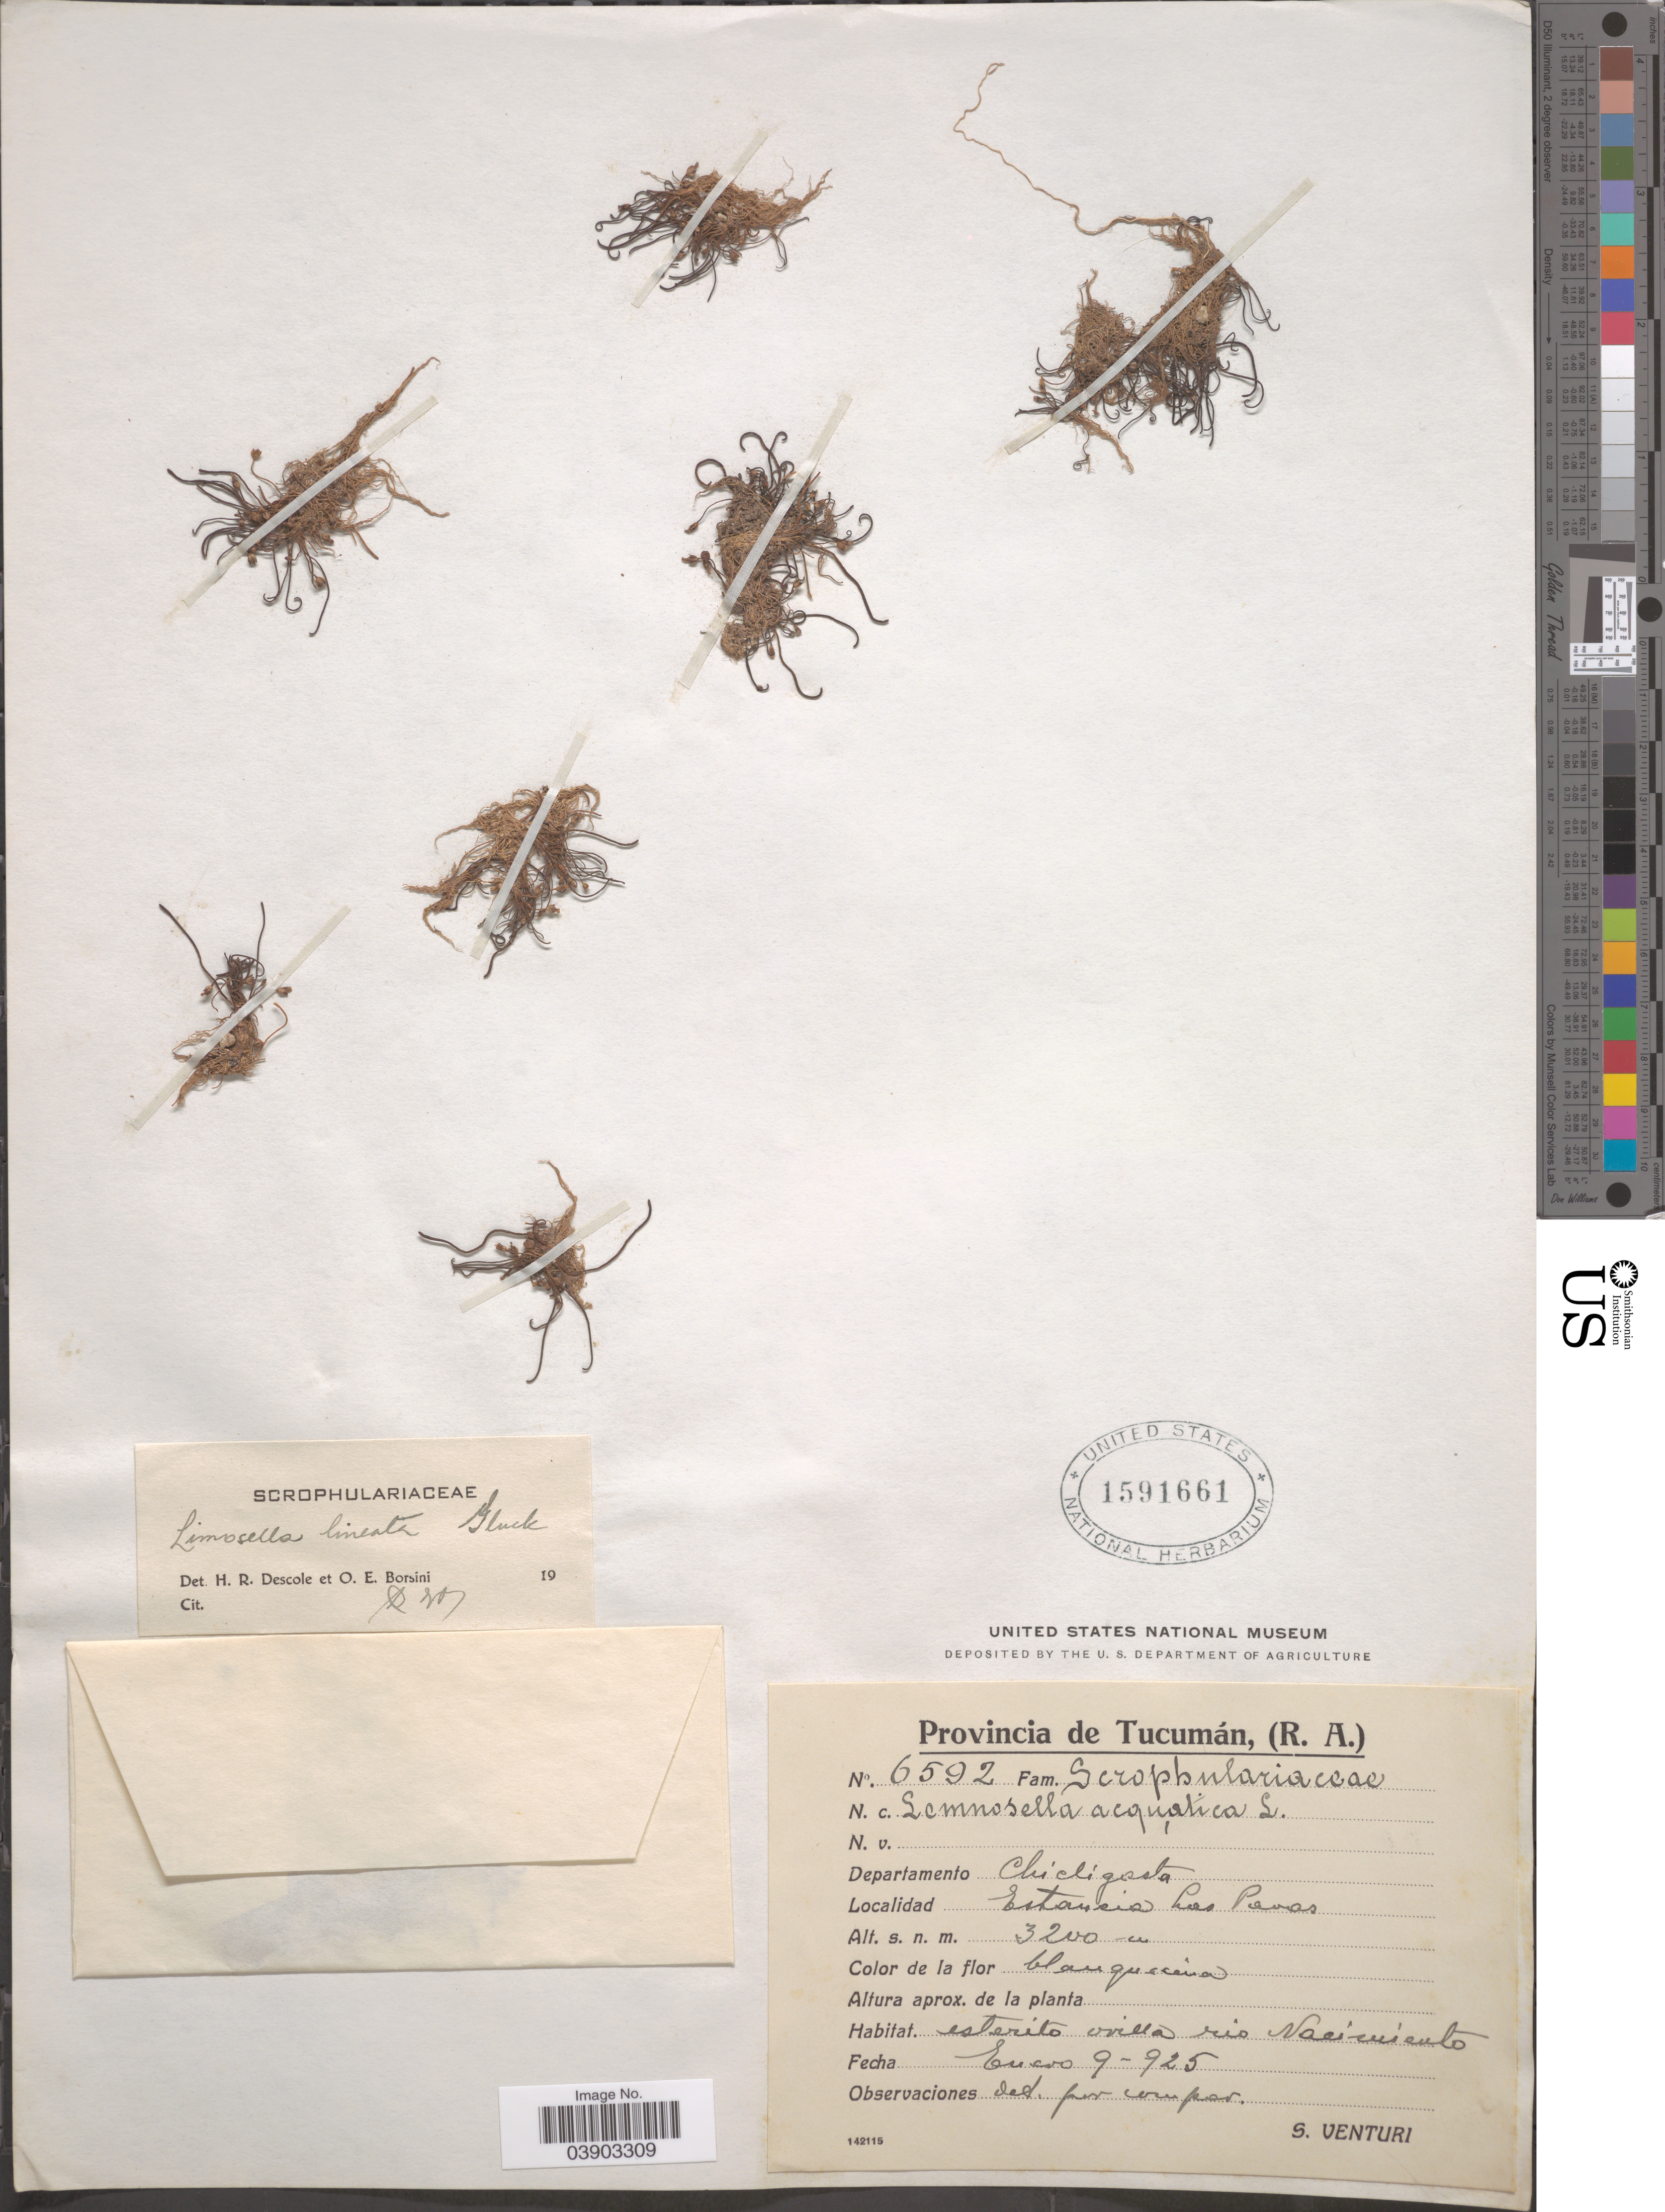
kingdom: Plantae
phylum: Tracheophyta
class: Magnoliopsida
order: Lamiales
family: Scrophulariaceae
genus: Limosella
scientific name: Limosella subulata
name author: E. Ives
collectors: S. Venturi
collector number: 6592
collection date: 1925-01-09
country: Argentina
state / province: Tucuman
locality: Departamento Chicligasta. Estancia Las Pavas. Esterito orilla rio Nacimiento.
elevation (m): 3200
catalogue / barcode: US 1591661